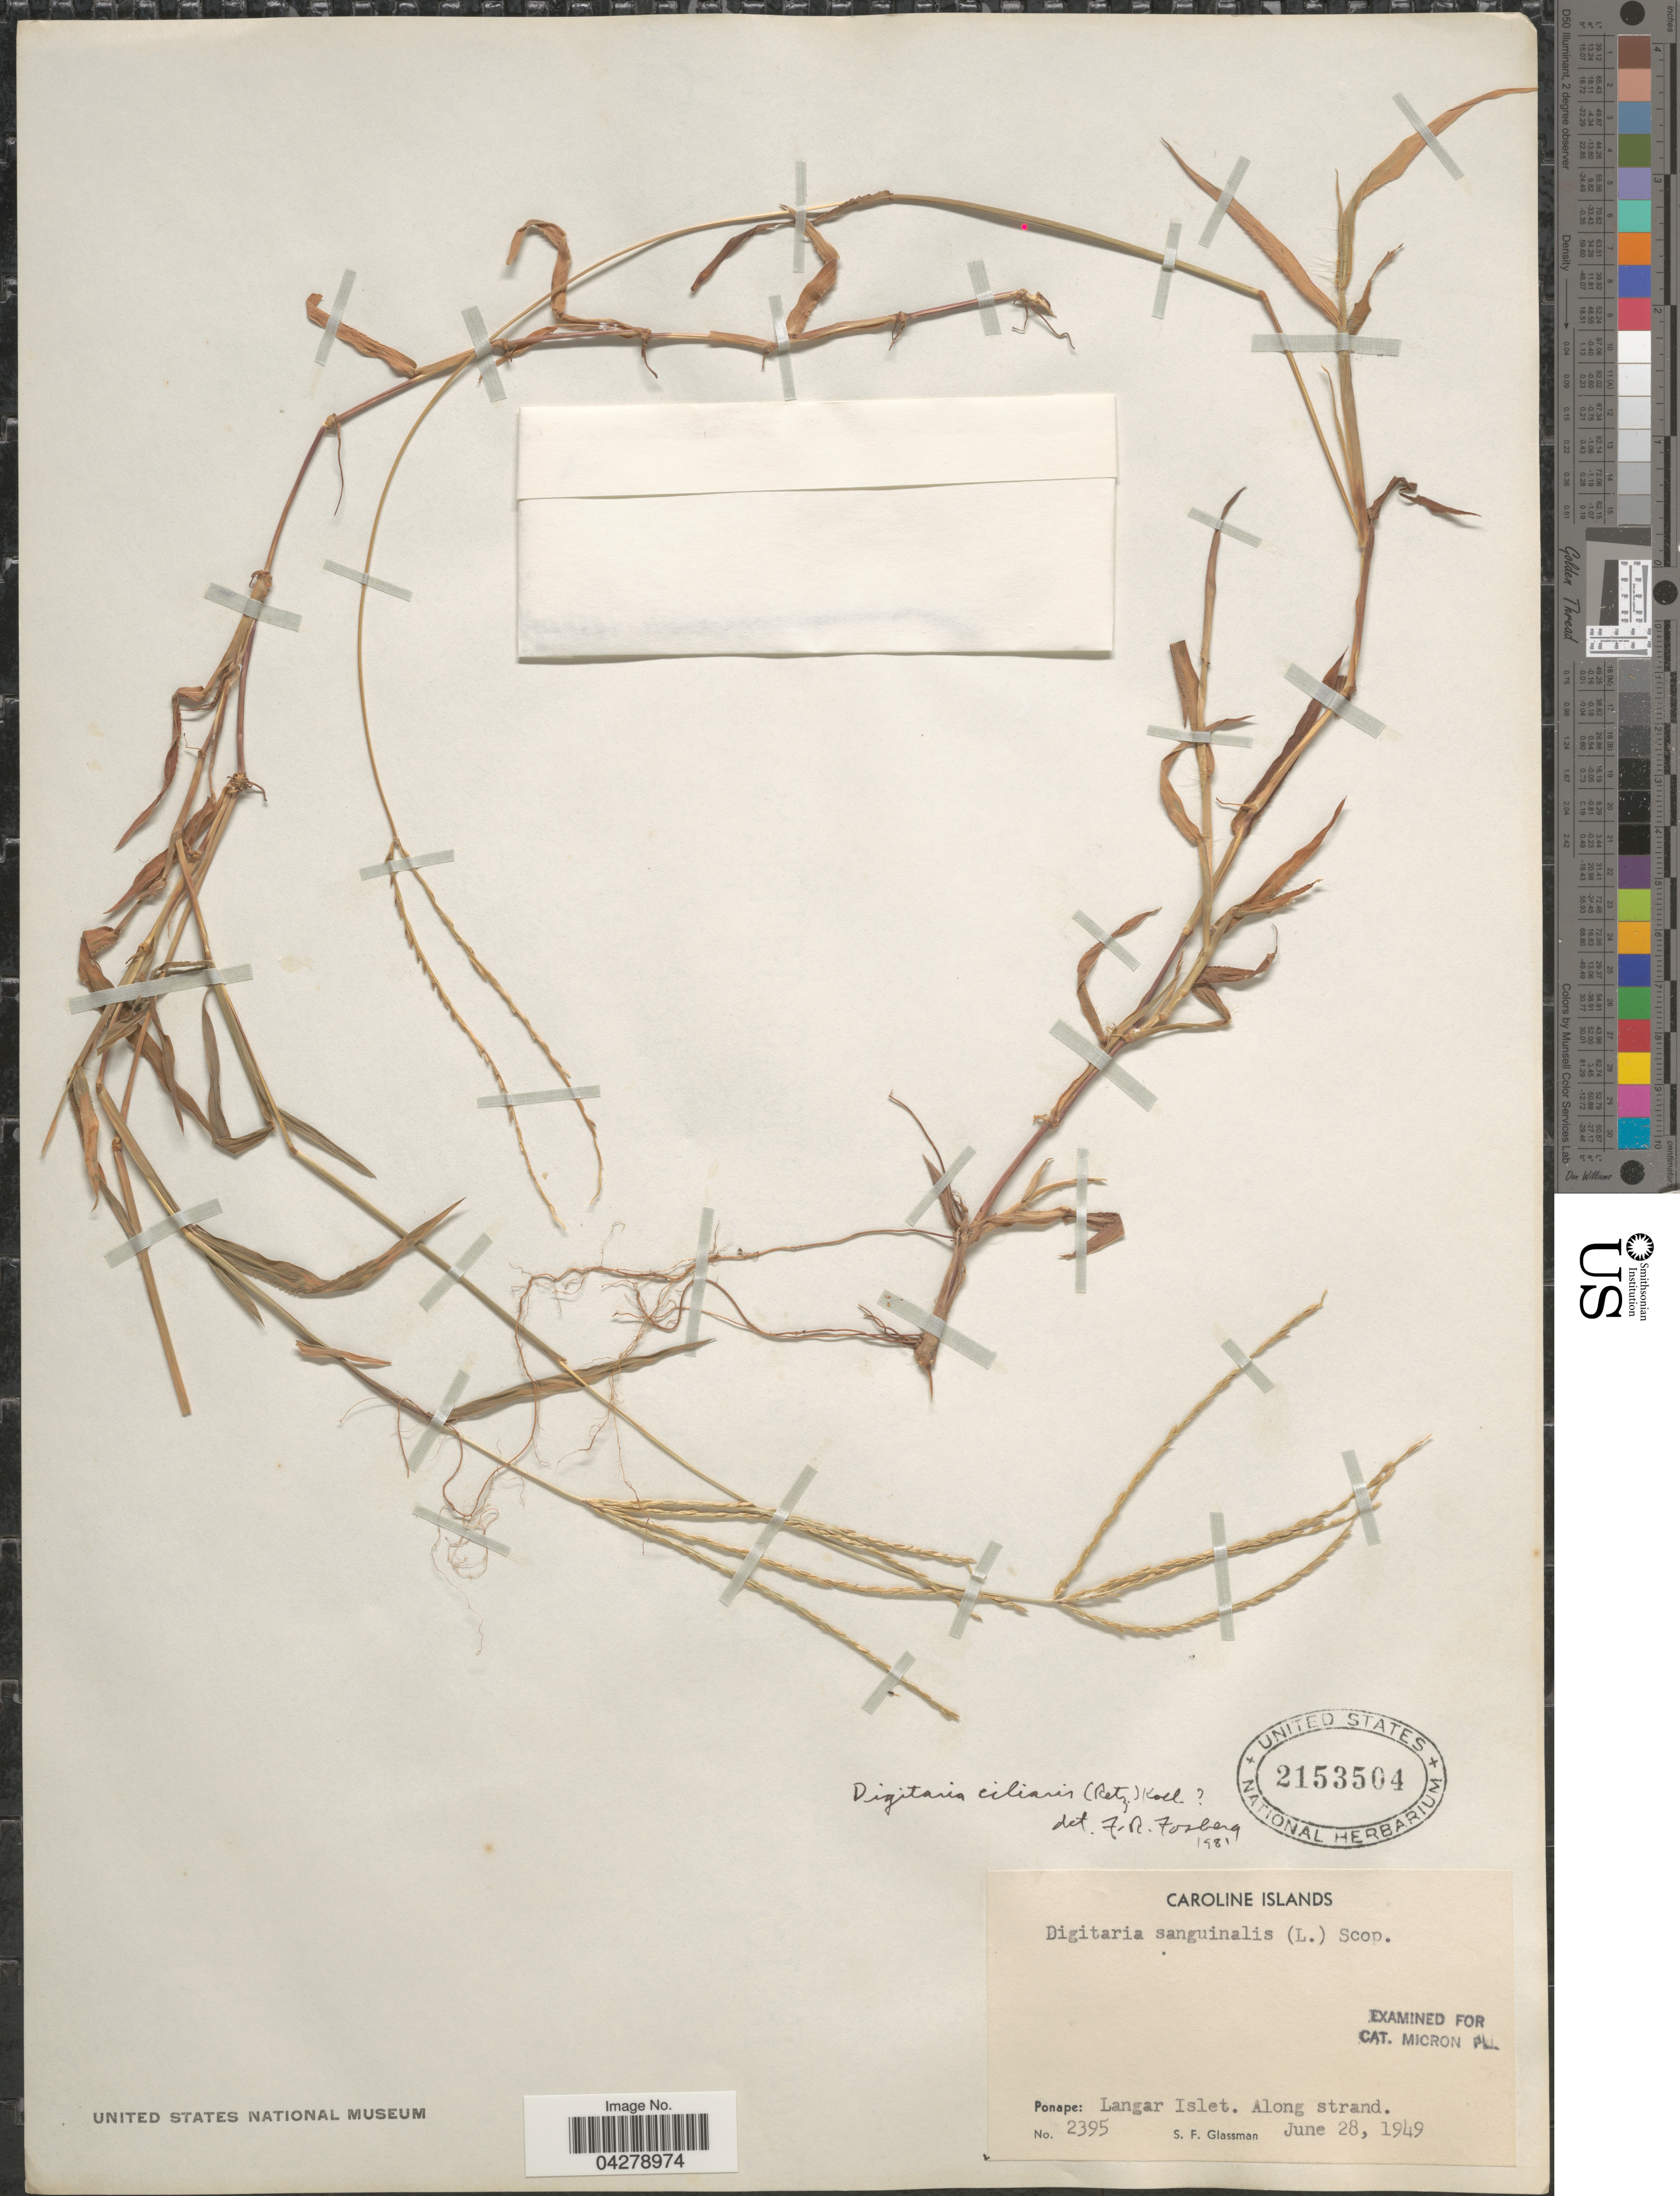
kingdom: Plantae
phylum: Tracheophyta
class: Liliopsida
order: Poales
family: Poaceae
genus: Digitaria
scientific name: Digitaria ciliaris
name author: (Retz.) Koeler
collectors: S. F. Glassman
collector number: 2395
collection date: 1949-06-28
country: Micronesia, Federated States of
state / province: Pohnpei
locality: Caroline Islands. Ponape: Langar Islet. Along strand.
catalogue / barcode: US 2153504